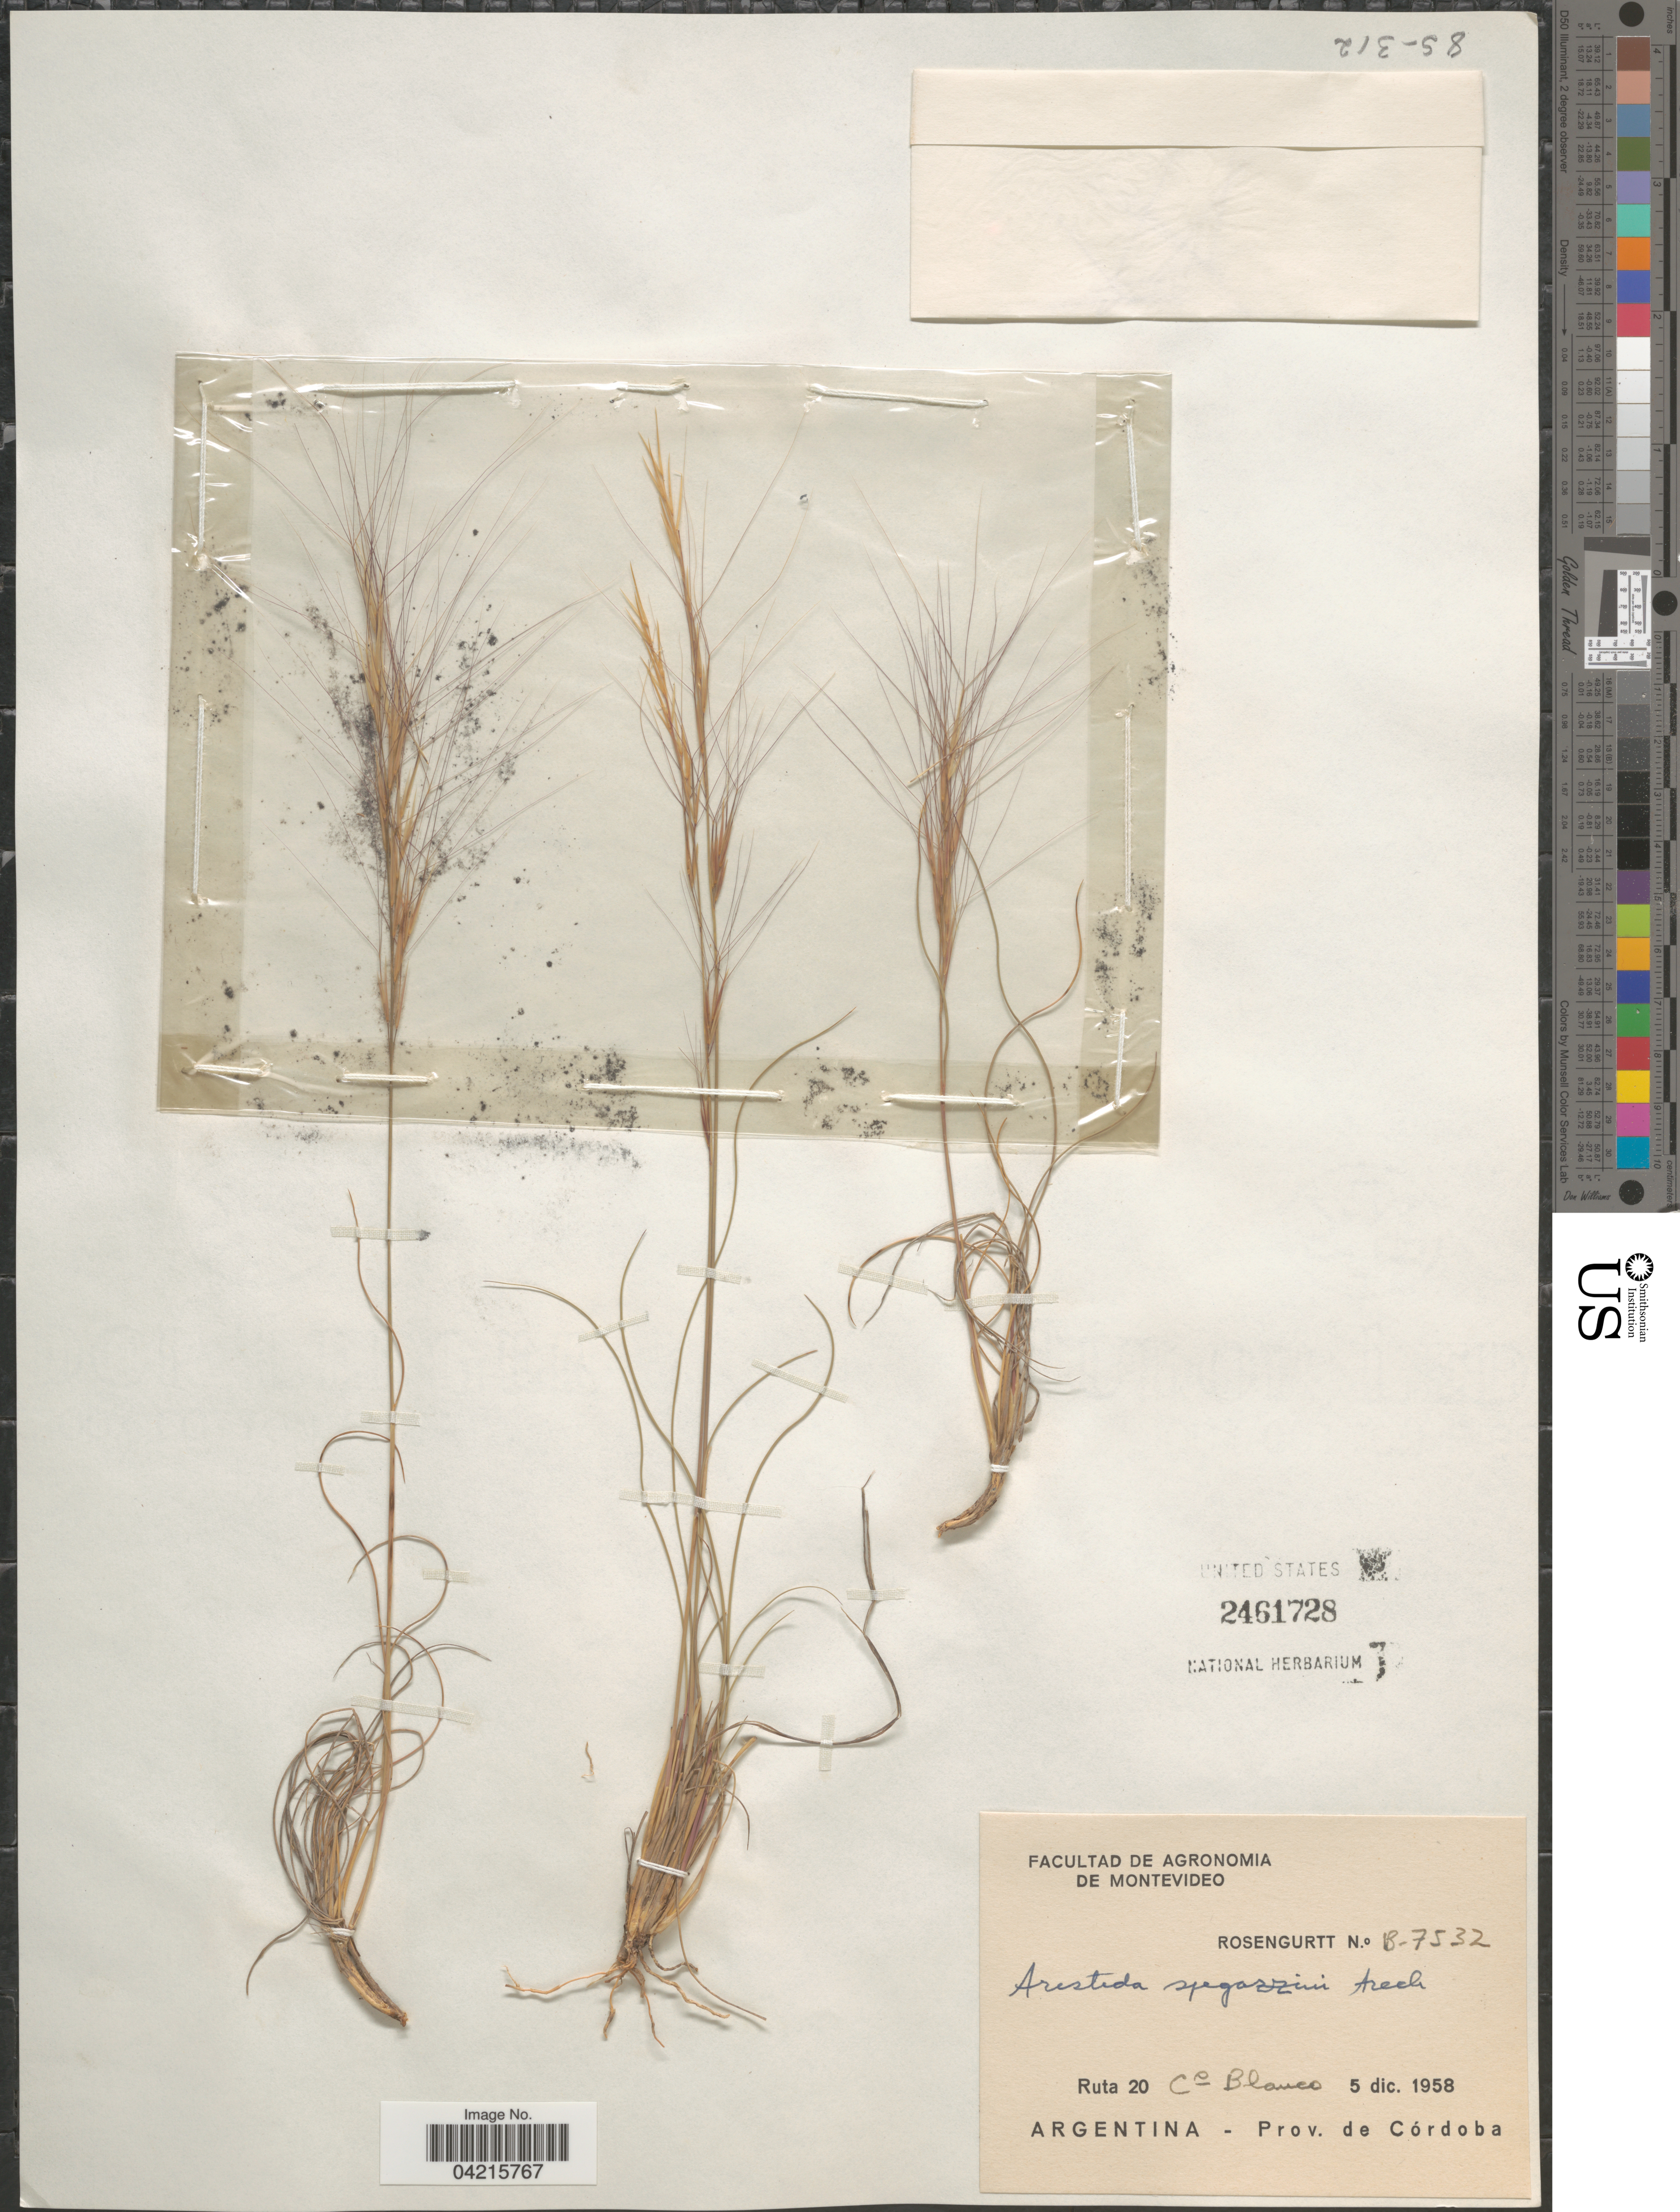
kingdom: Plantae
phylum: Tracheophyta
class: Liliopsida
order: Poales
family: Poaceae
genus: Aristida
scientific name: Aristida spegazzinii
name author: Arechav.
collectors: Rosengurtt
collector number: B-7532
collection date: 1958-12-05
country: Argentina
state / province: Cordoba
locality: Ruta 20 C° Blanco.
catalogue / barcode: US 2461728